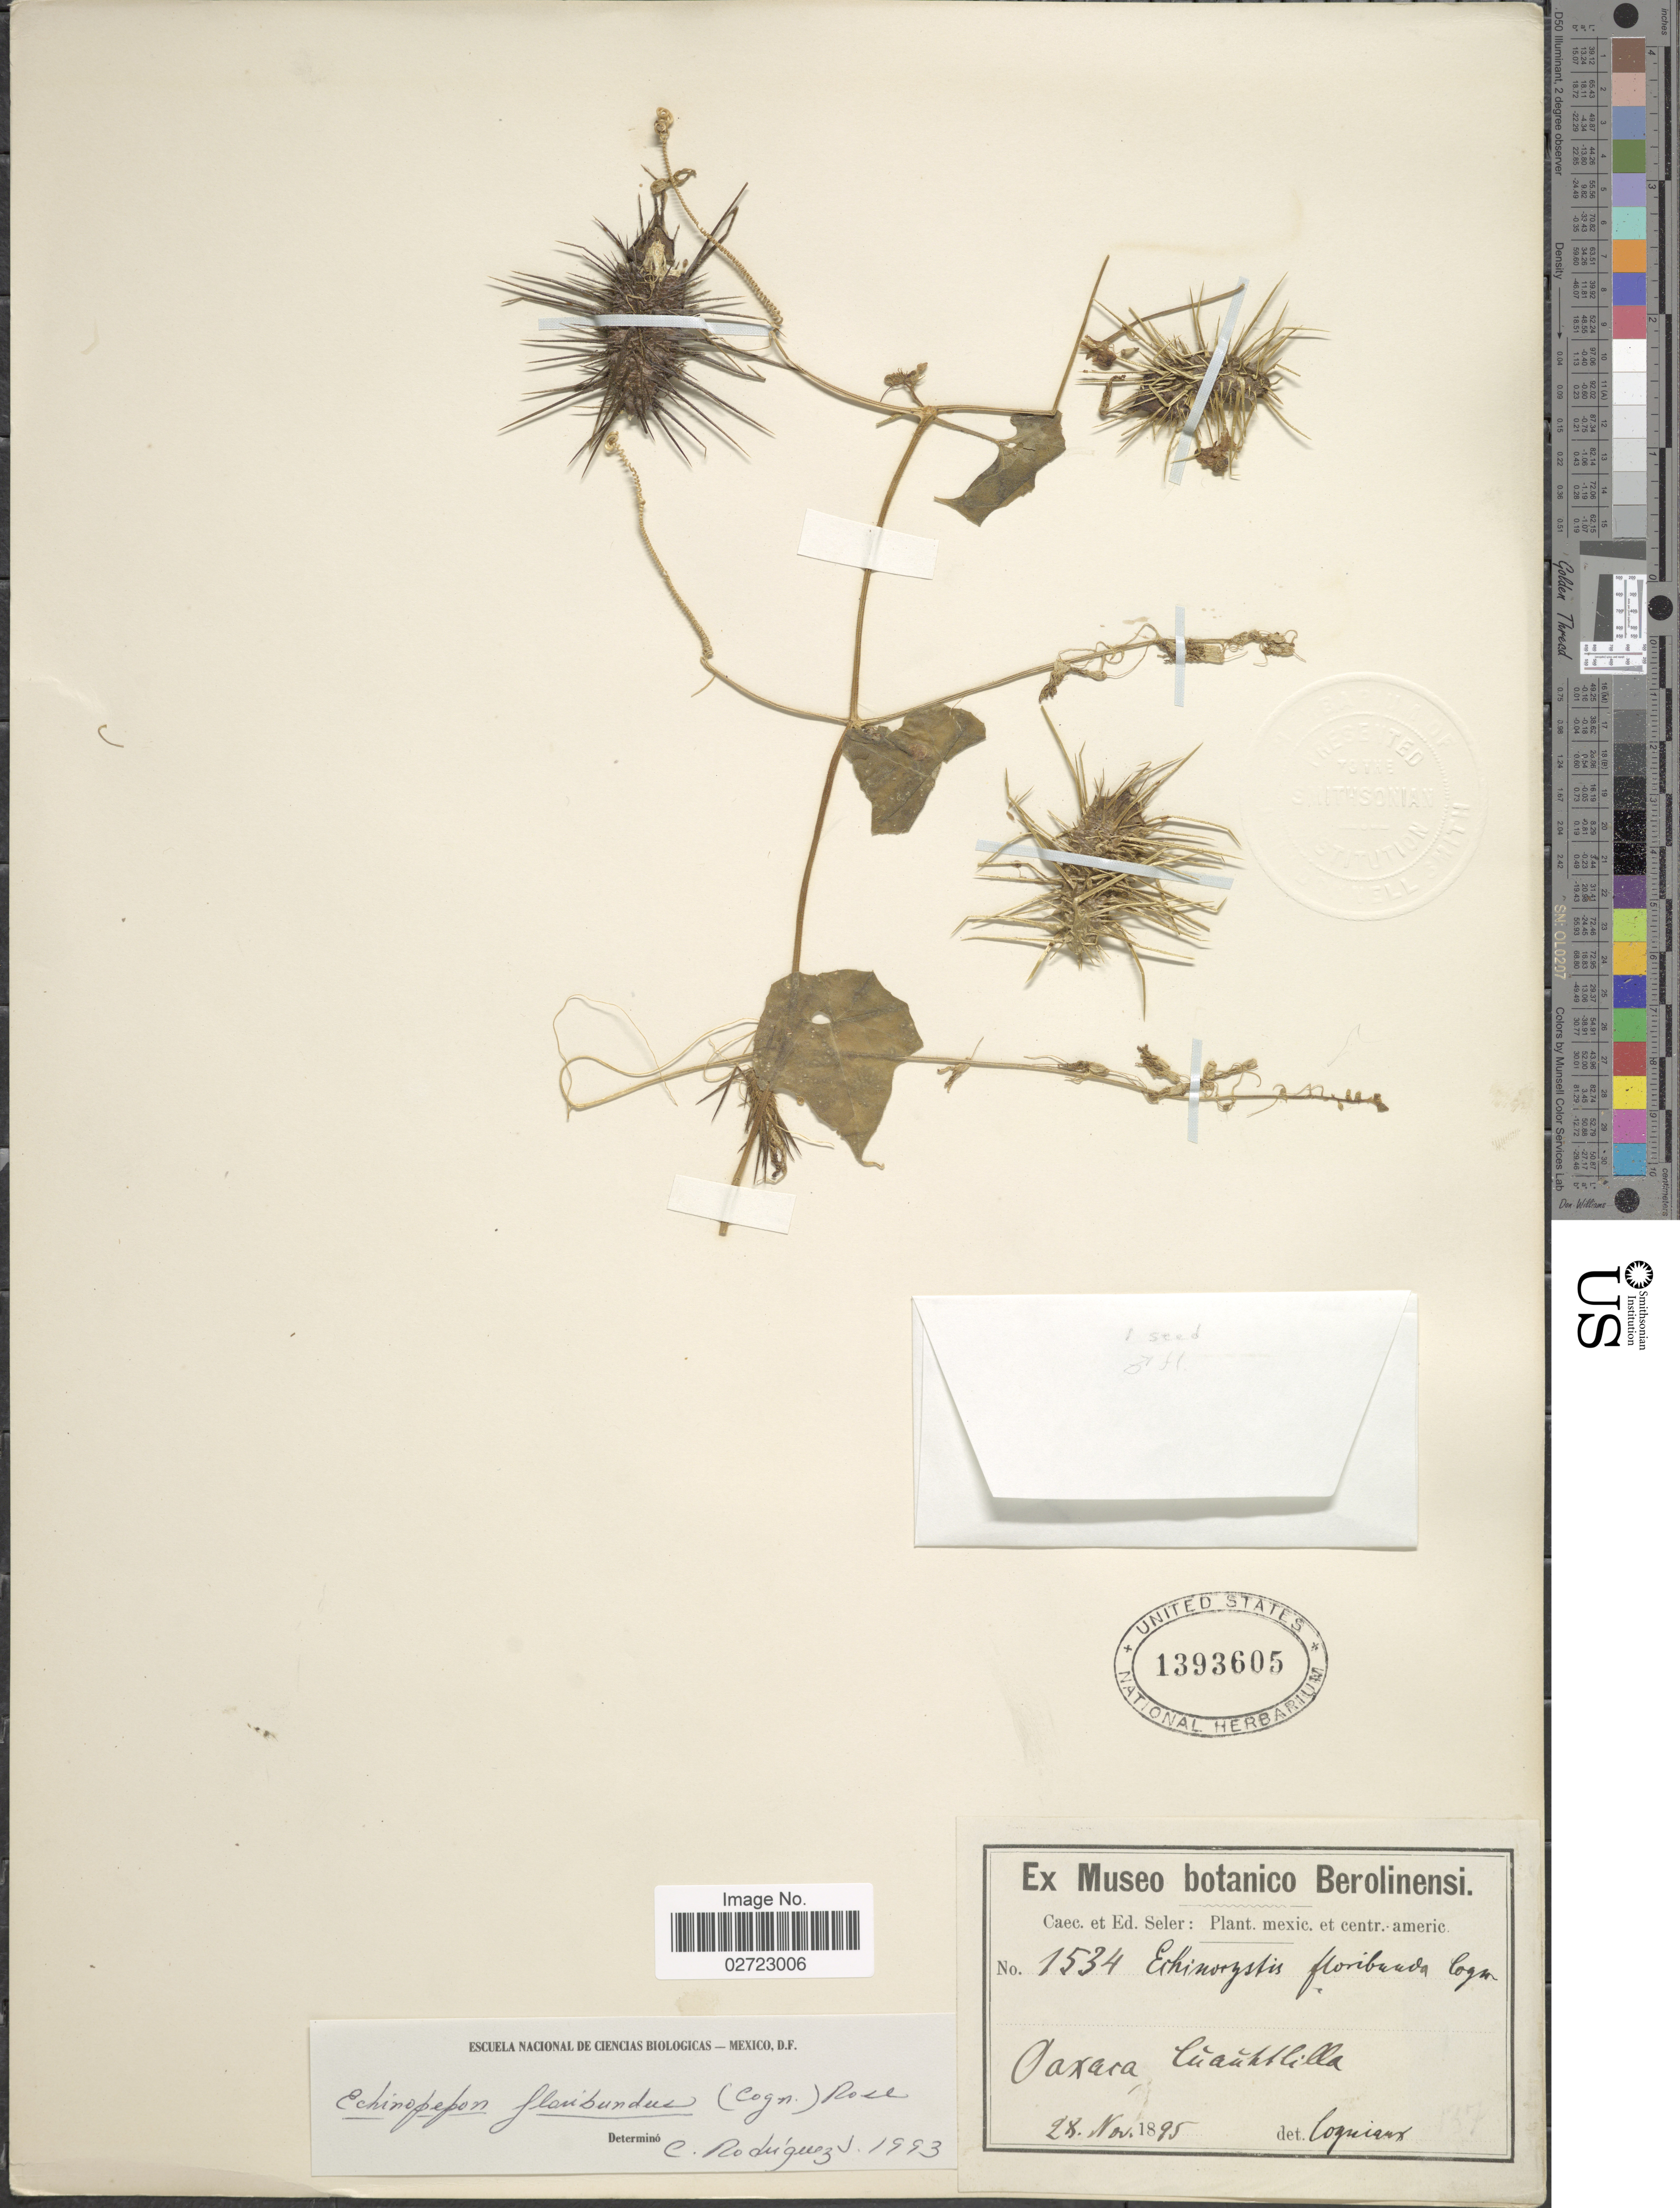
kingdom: Plantae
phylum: Tracheophyta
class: Magnoliopsida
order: Cucurbitales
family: Cucurbitaceae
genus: Echinopepon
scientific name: Echinopepon floribundus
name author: (Cogn.) Rose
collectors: ex Caec. et Ed Seler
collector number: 1534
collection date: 1895-11-28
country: Mexico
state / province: Oaxaca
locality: Cuauhtllilla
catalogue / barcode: US 1393605